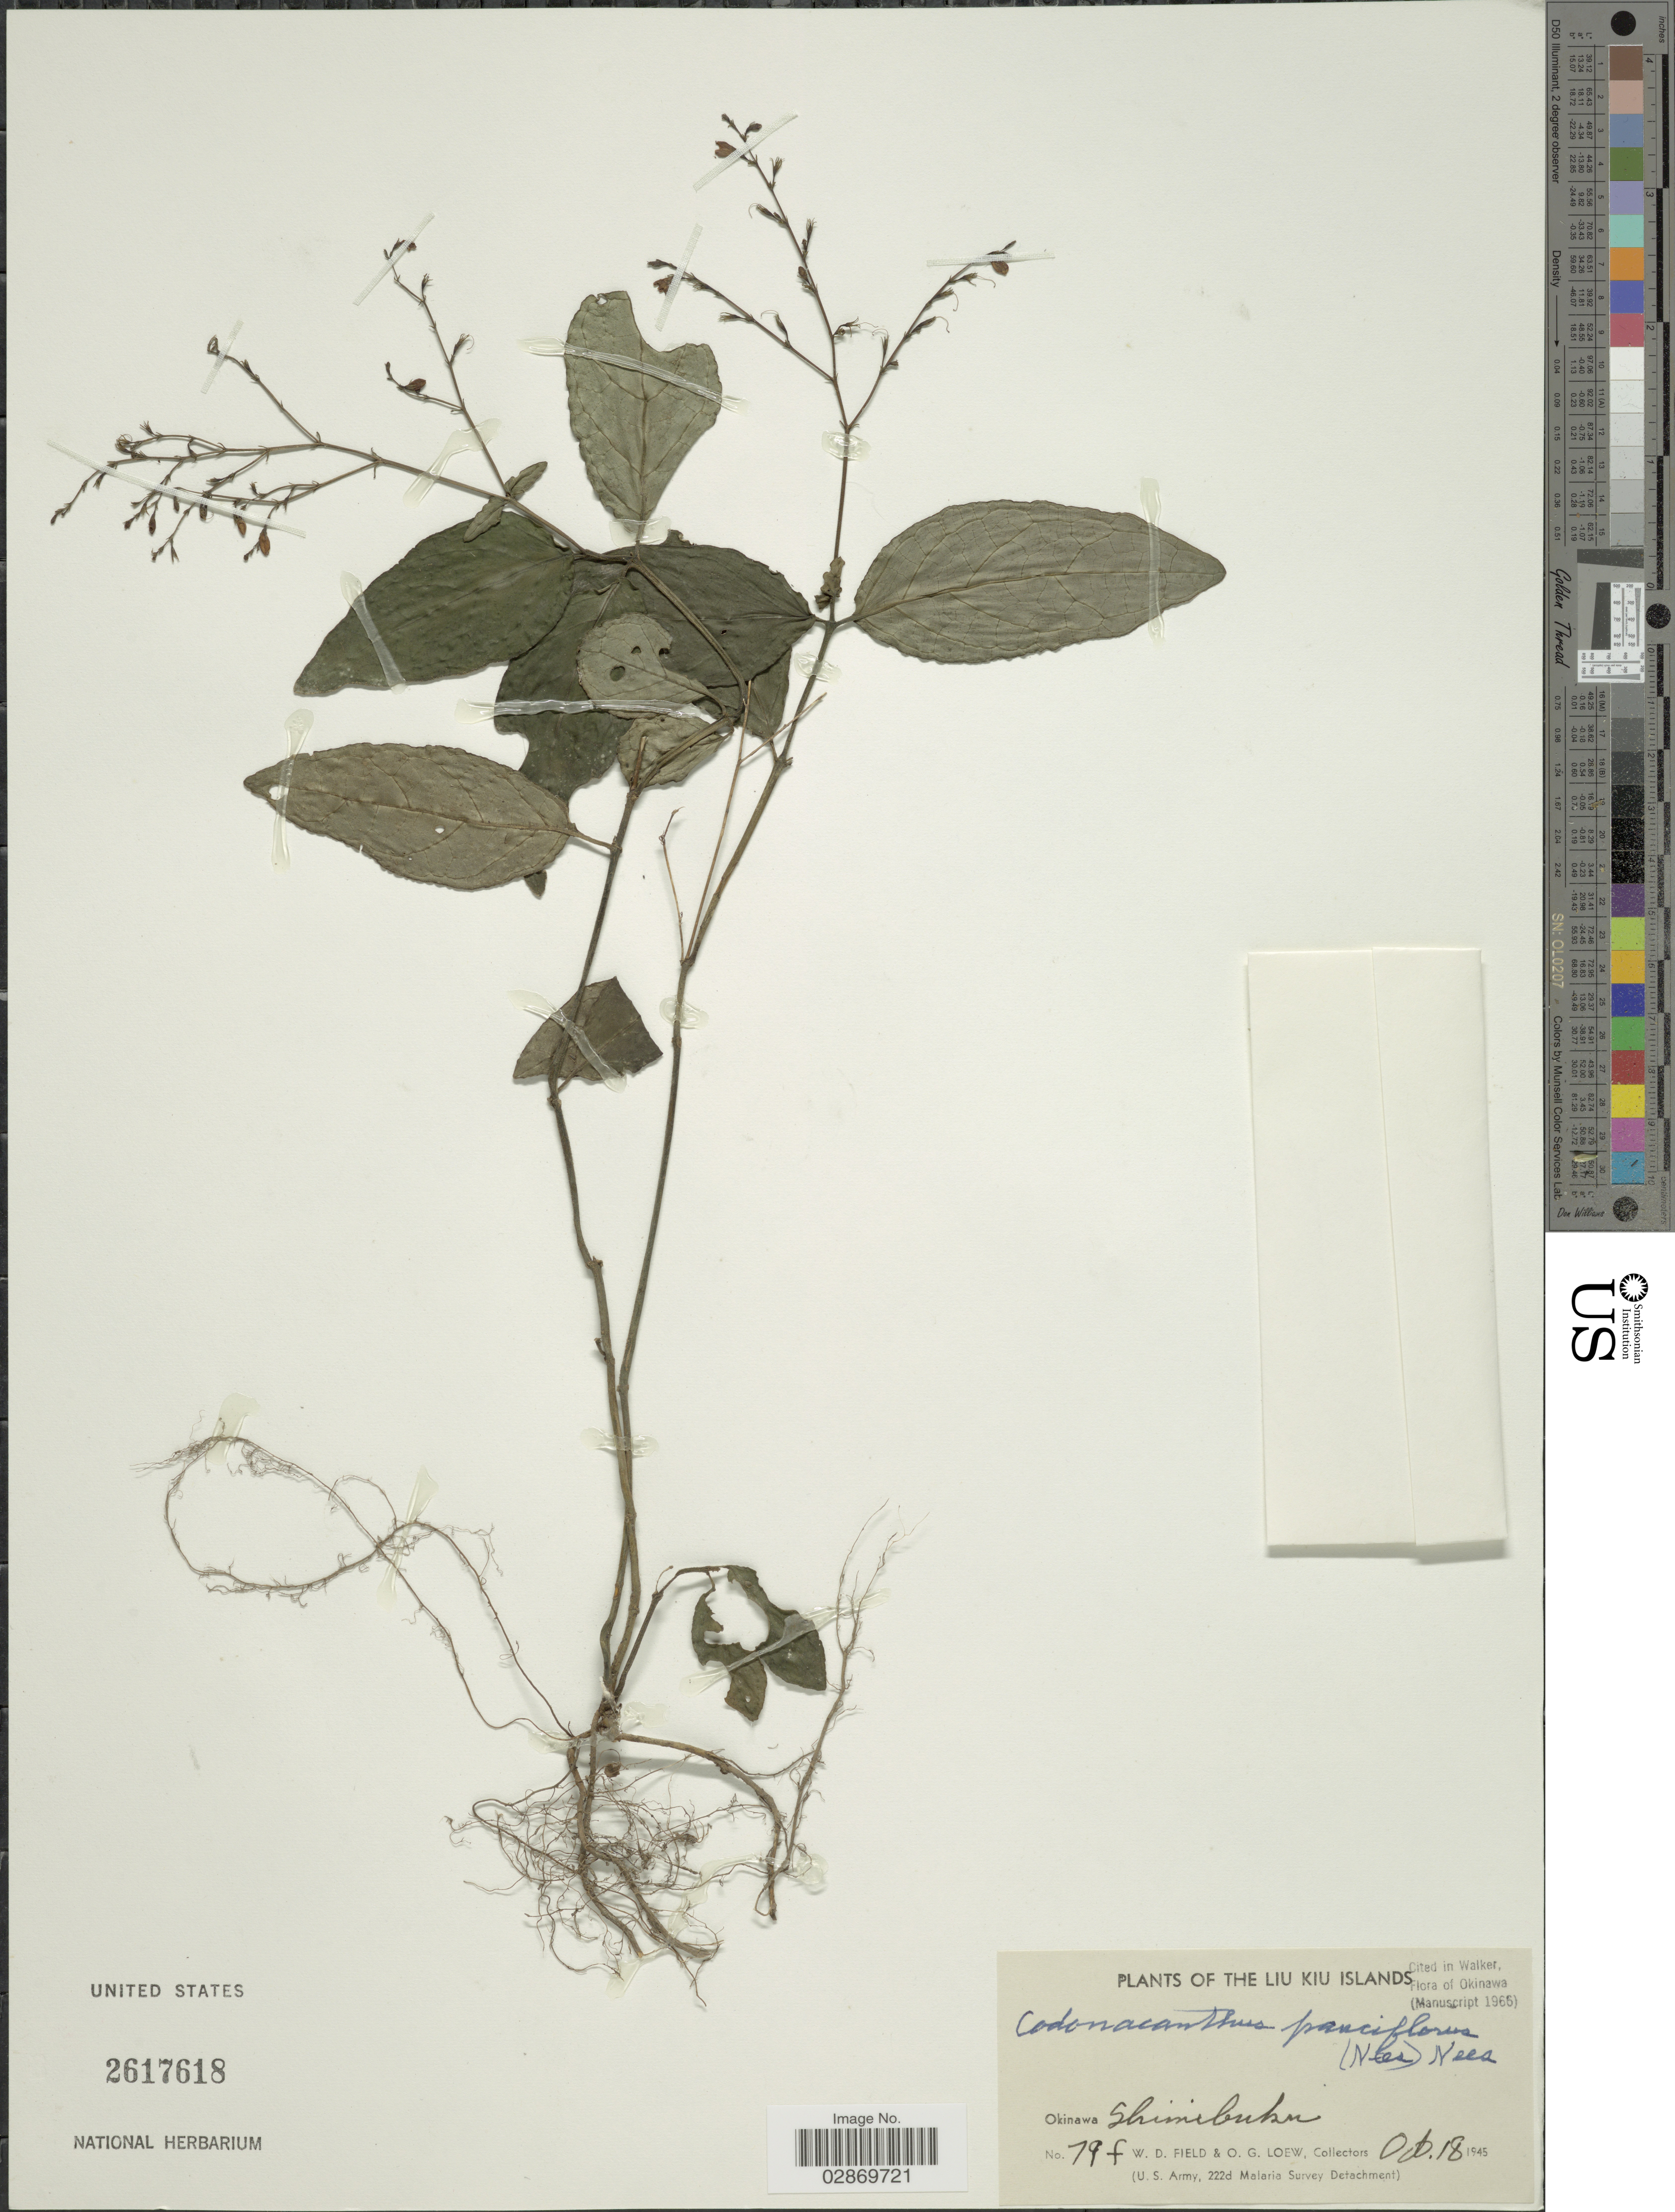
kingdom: Plantae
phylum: Tracheophyta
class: Magnoliopsida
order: Lamiales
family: Acanthaceae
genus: Codonacanthus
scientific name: Codonacanthus pauciflorus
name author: (Nees) Nees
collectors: W. D. Field & O. G. Loew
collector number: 79f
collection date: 1945-06-18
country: Japan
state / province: Okinawa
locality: Liu Kiu Islands, Shimibuku.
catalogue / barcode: US 2617618